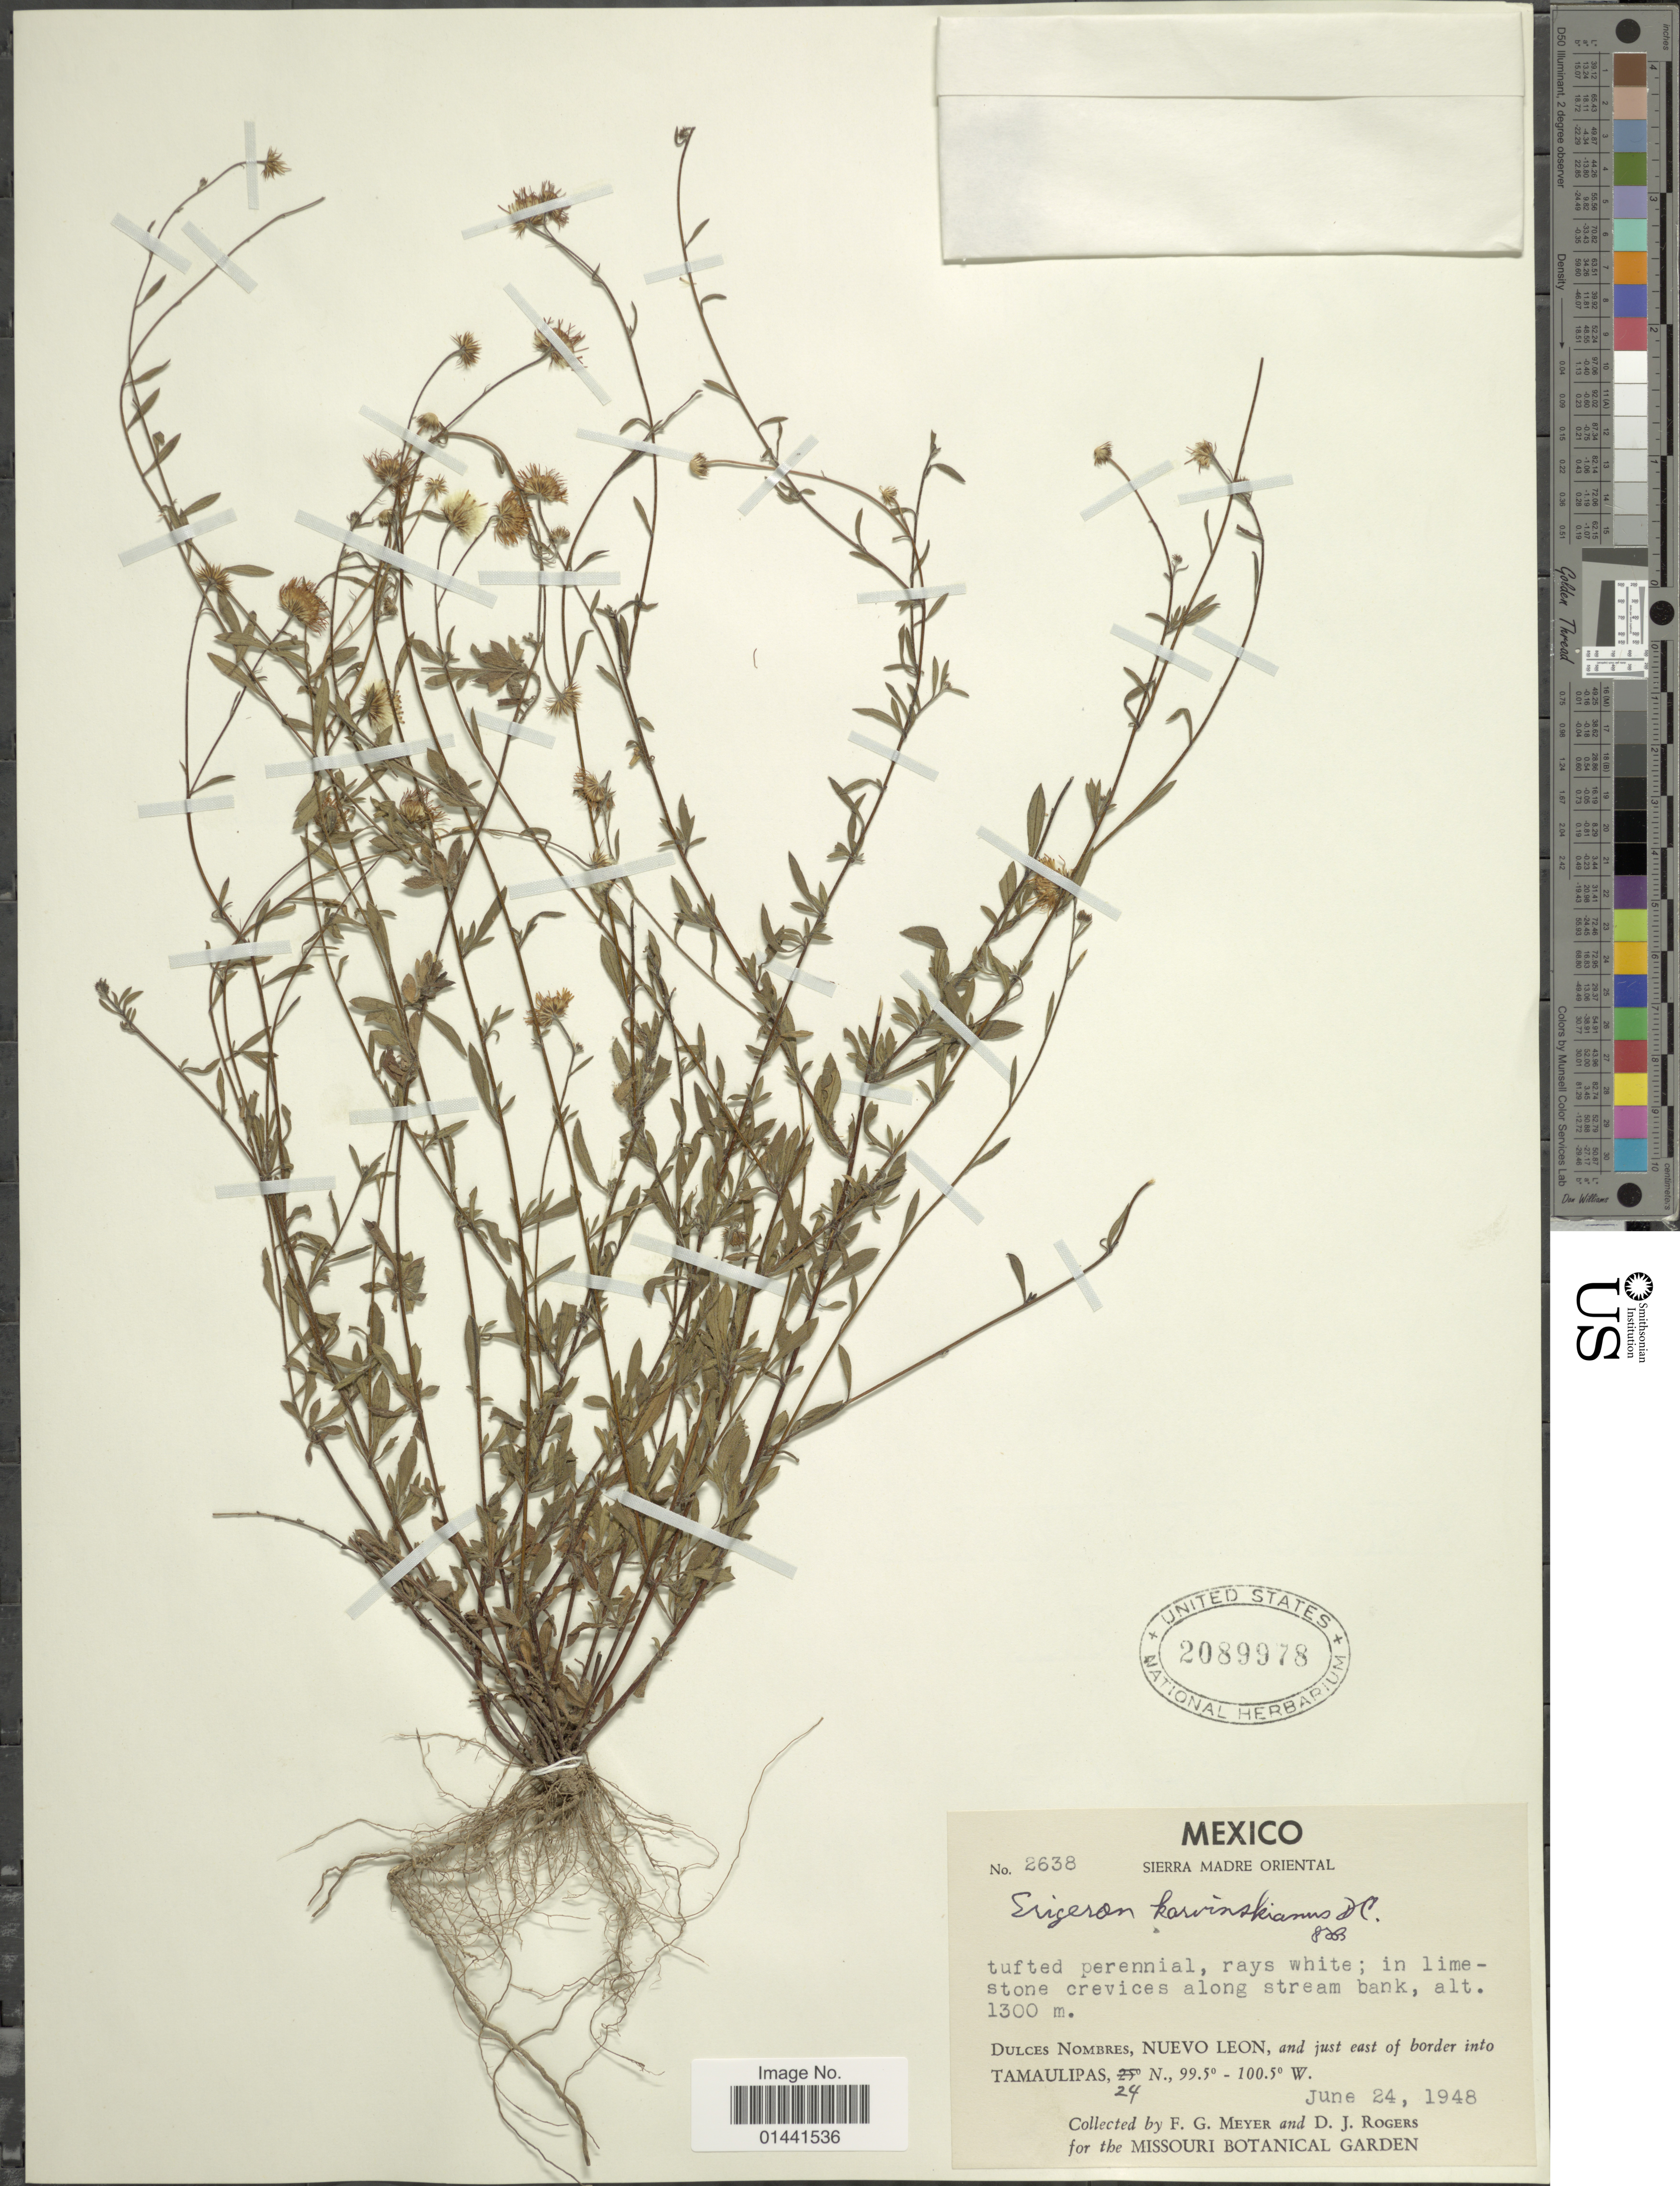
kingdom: Plantae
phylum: Tracheophyta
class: Magnoliopsida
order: Asterales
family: Asteraceae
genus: Erigeron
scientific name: Erigeron karvinskianus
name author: DC.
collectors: F. G. Meyer & D. J. Rogers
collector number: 2638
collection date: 1948-06-24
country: Mexico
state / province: Nuevo León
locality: Tufted perennial; in limestone crevices along stream bank, Dulces Nombres, and just east of border into Tamaulipas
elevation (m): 1300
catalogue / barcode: US 2089978